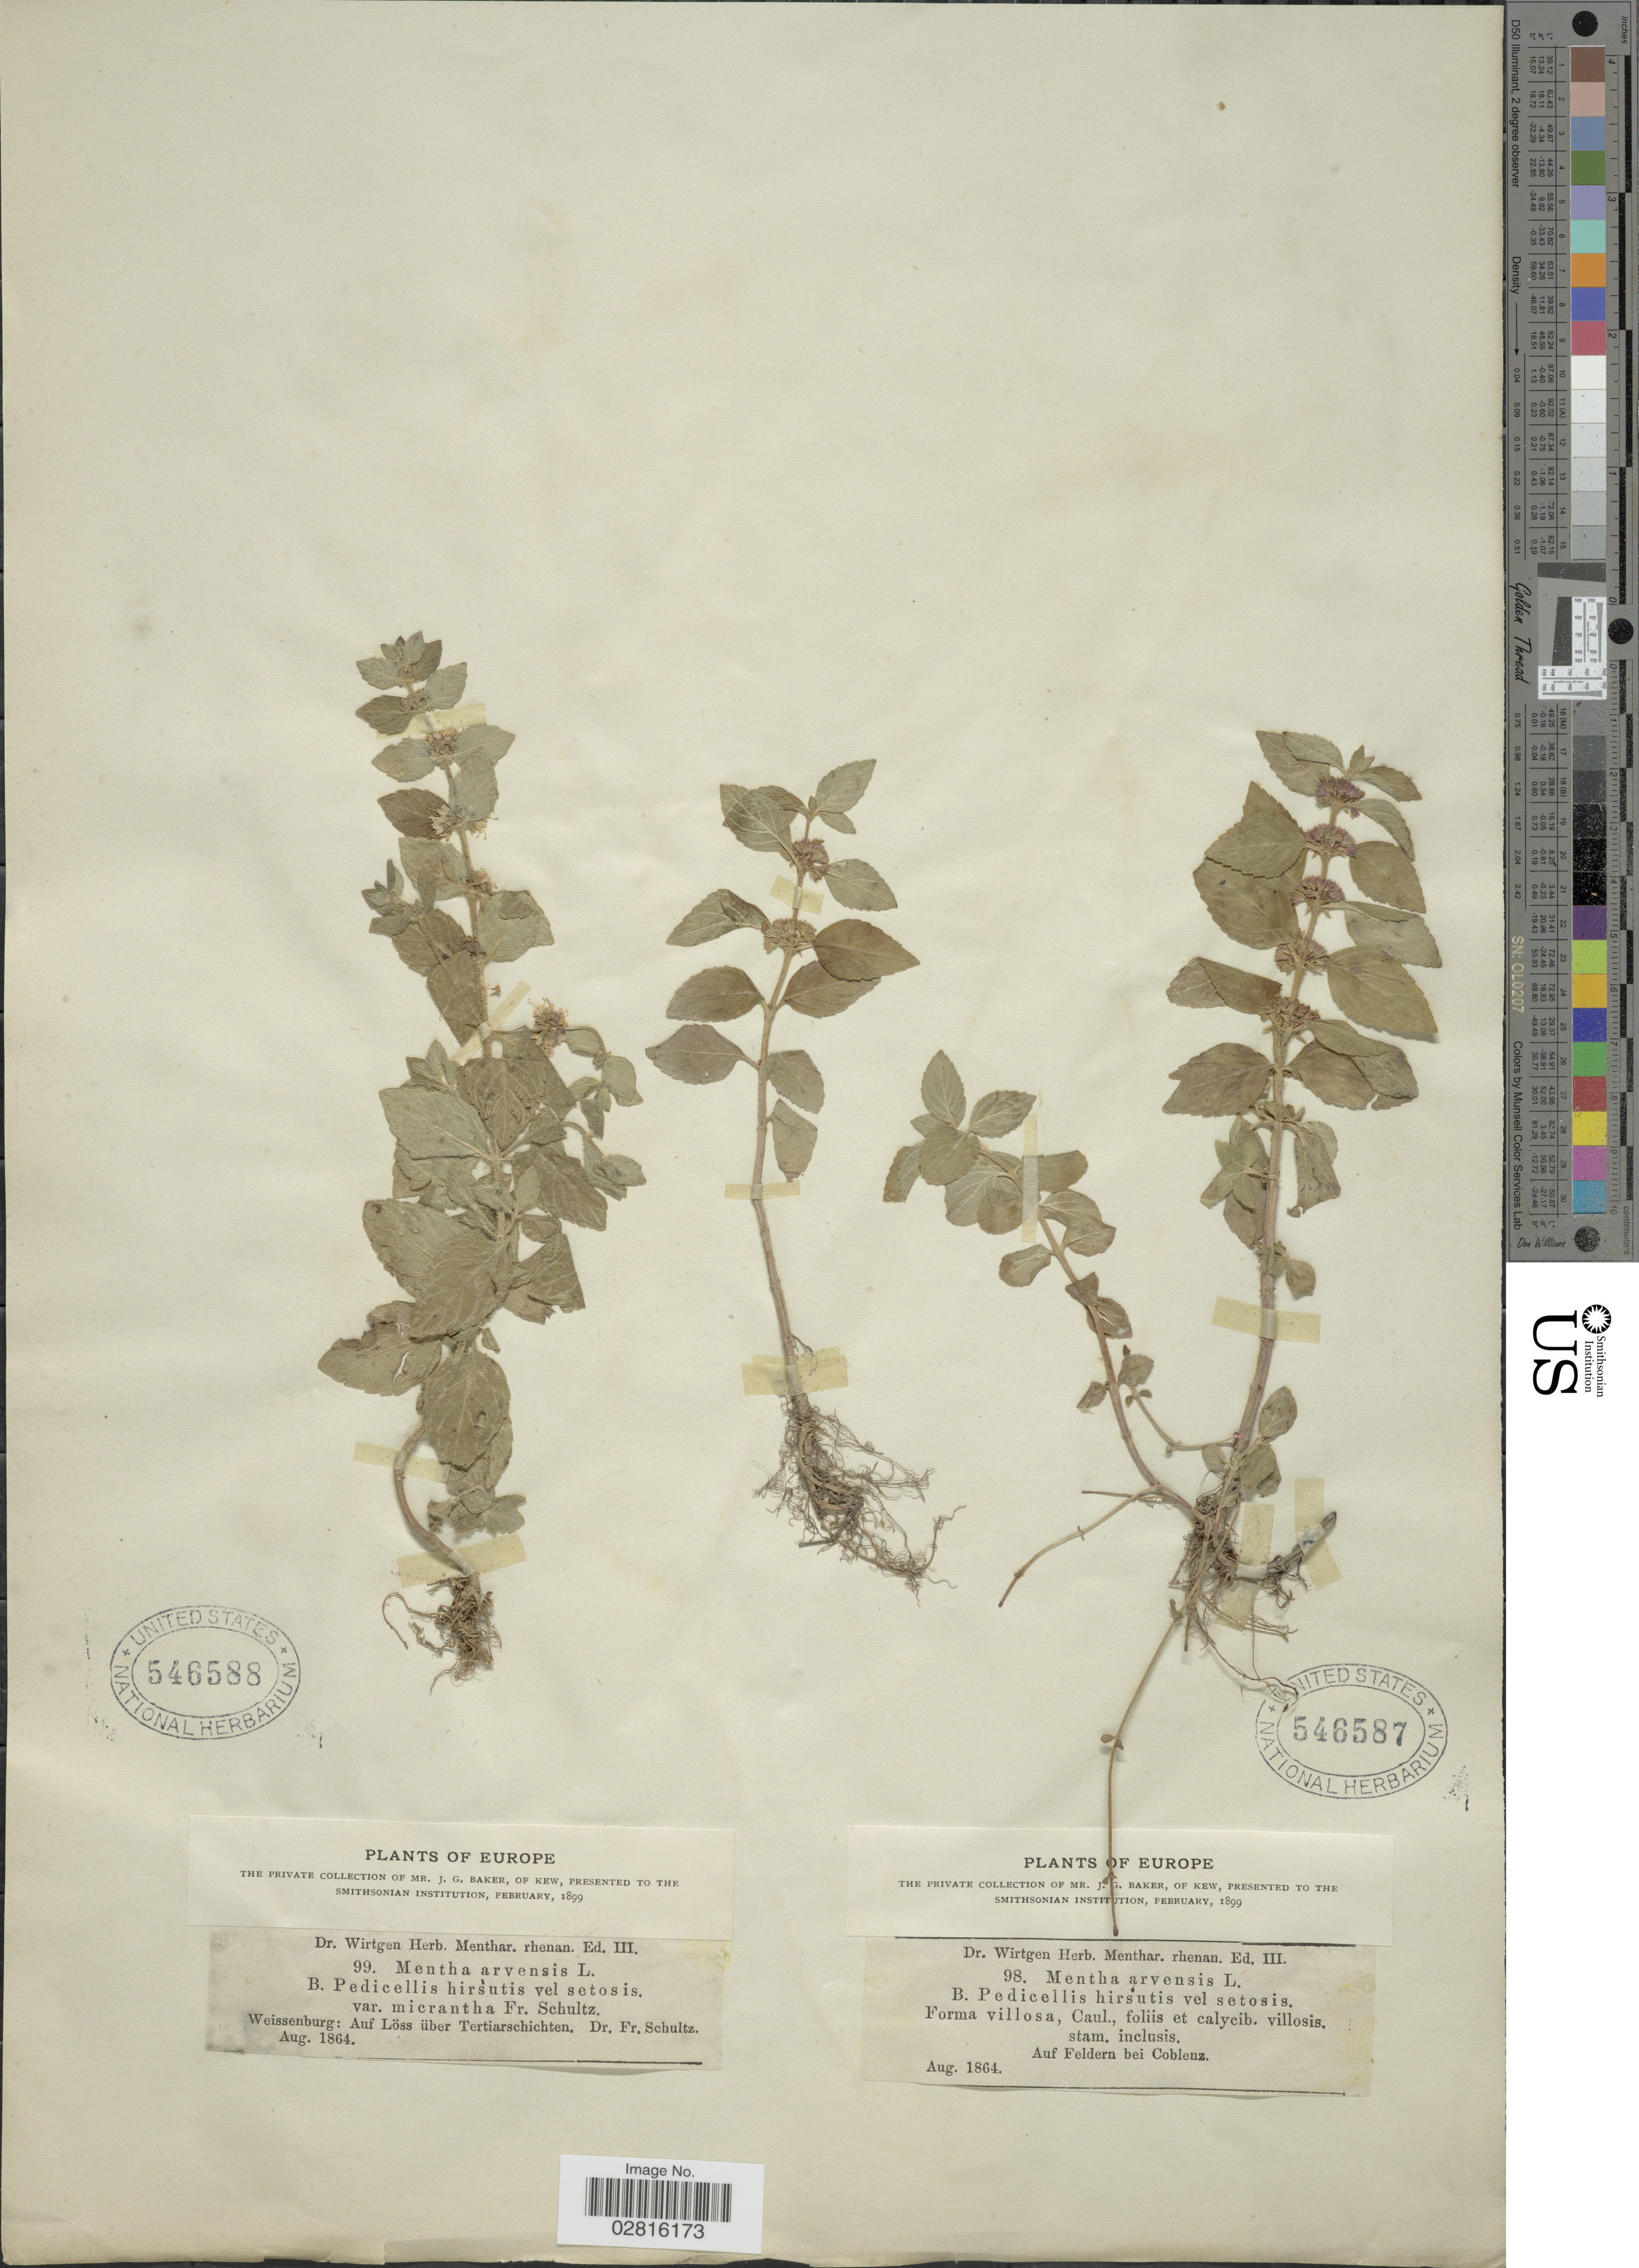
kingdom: Plantae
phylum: Tracheophyta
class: Magnoliopsida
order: Lamiales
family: Lamiaceae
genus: Mentha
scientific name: Mentha arvensis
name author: L.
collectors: Wirtgen, --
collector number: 98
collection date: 1864-08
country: Germany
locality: Europe. Auf Feldern bei Coblenz.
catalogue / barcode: US 546587